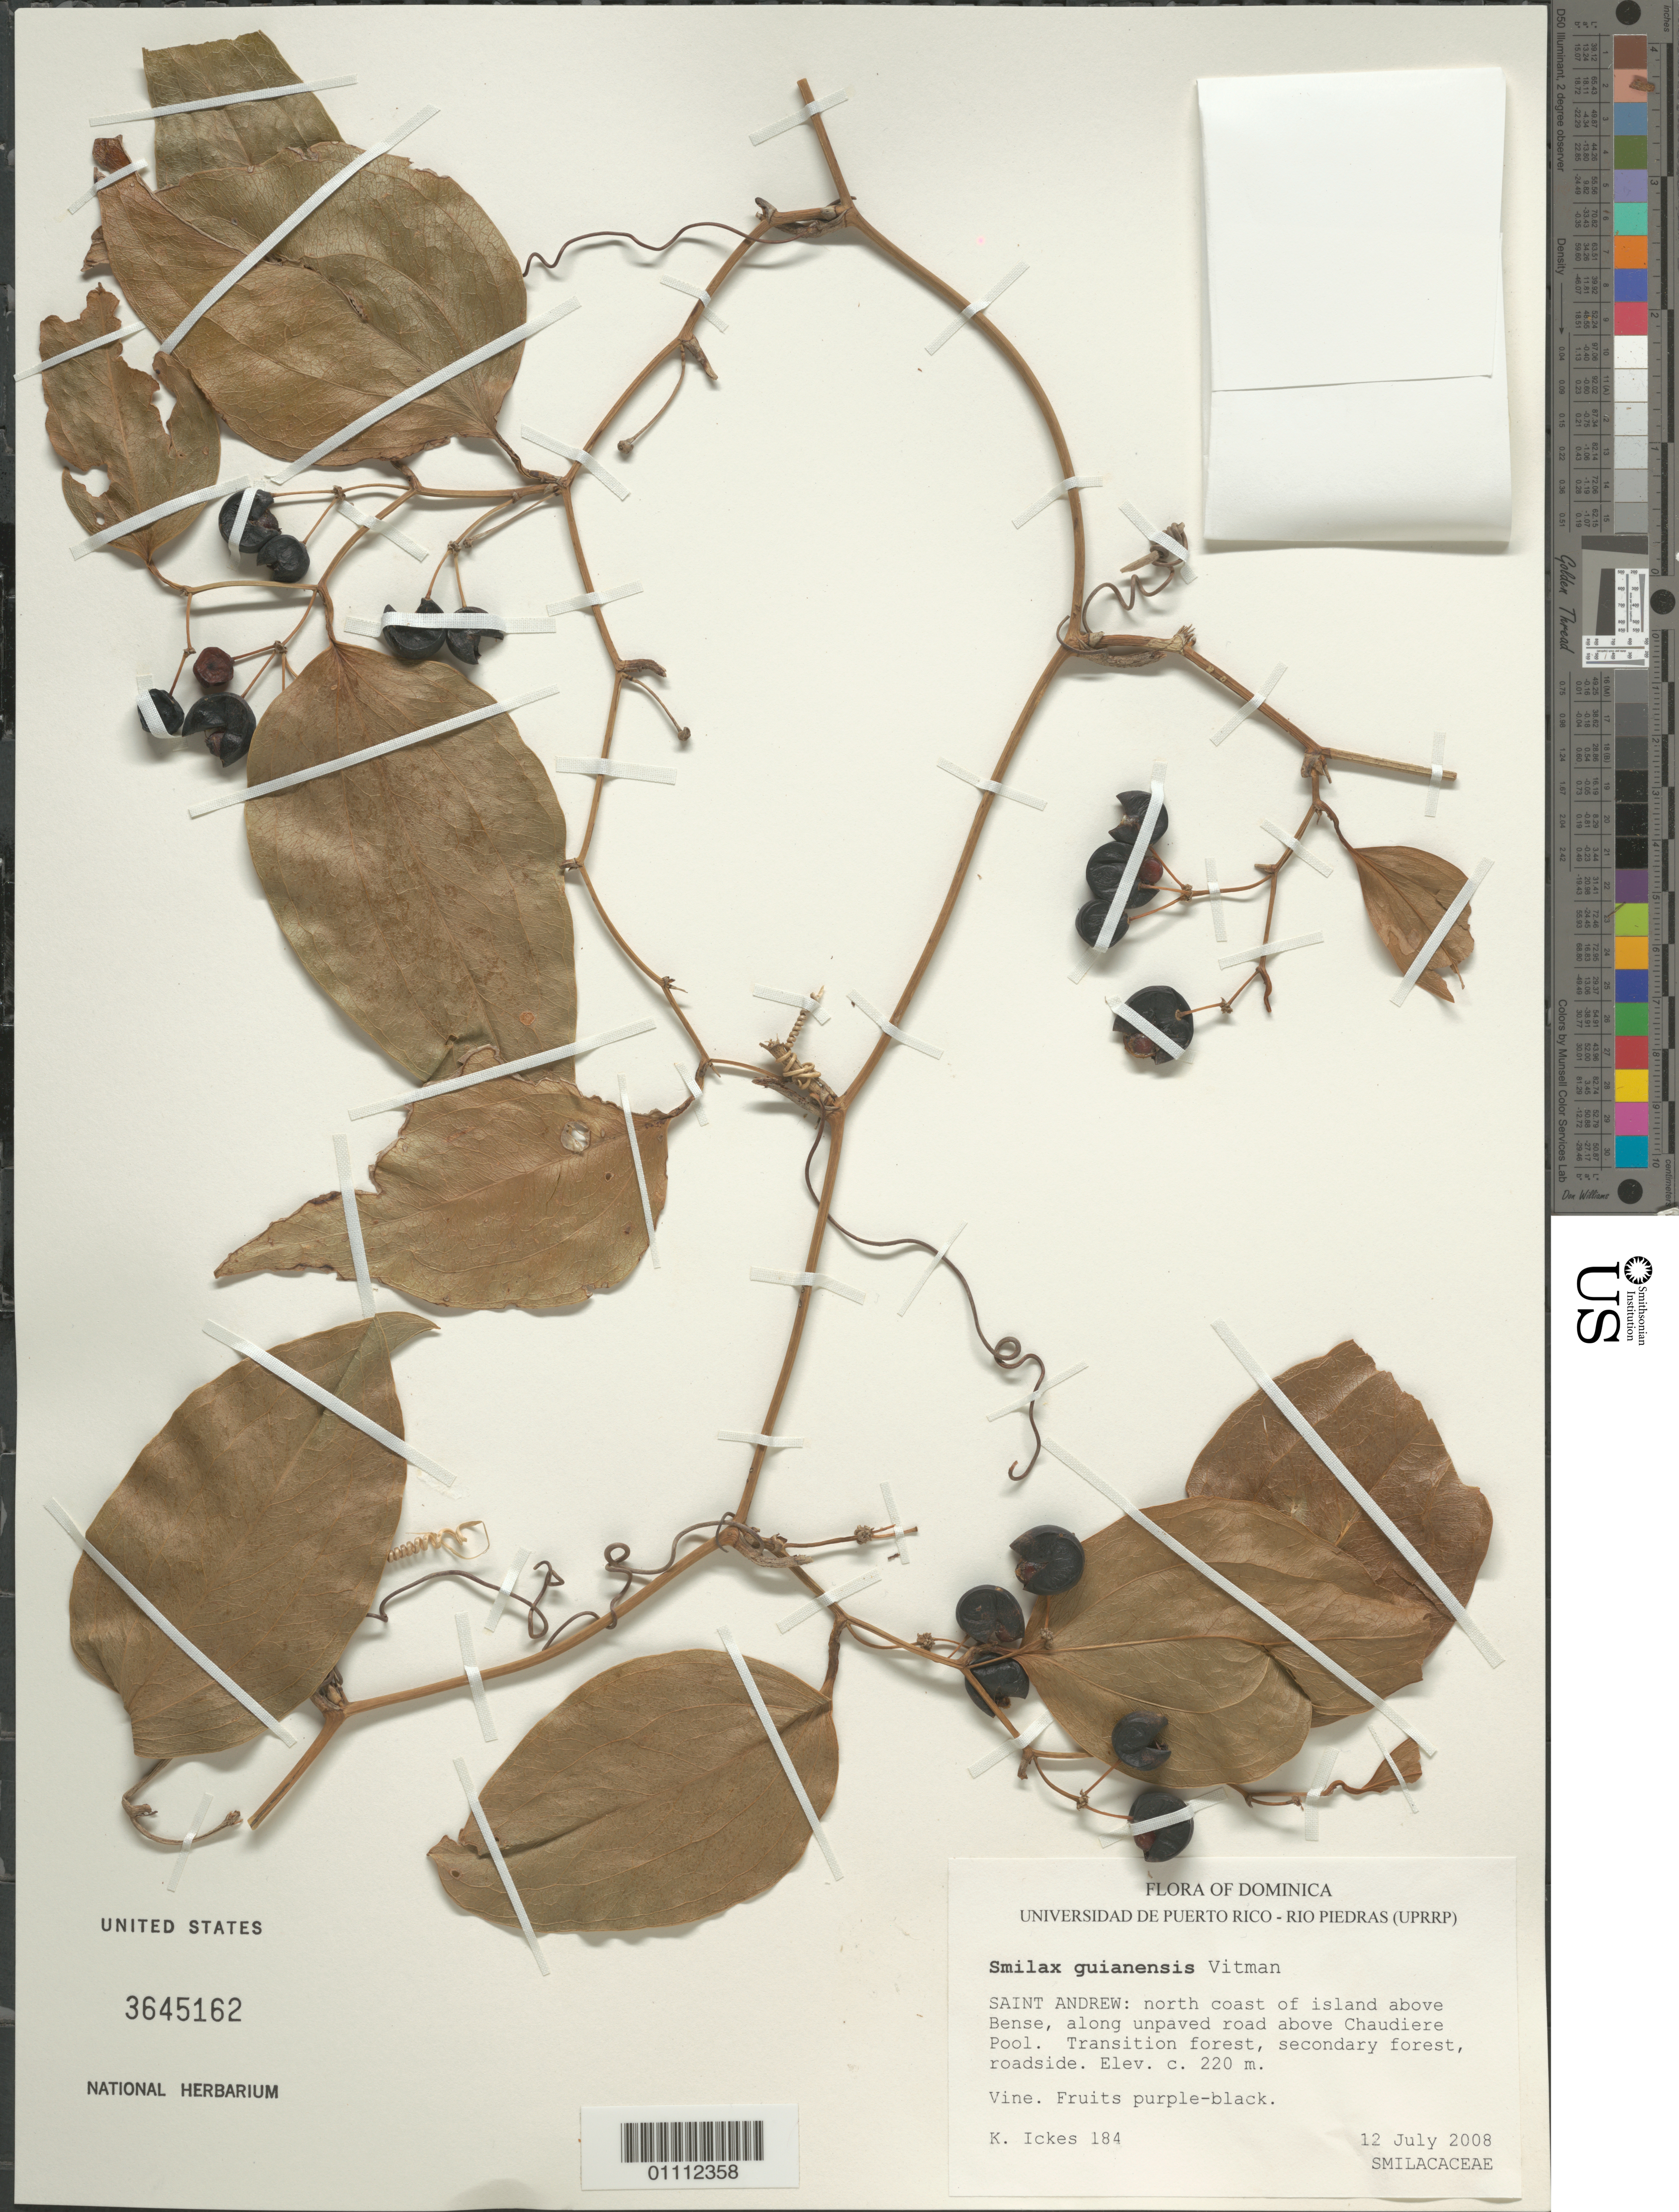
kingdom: Plantae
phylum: Tracheophyta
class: Liliopsida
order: Liliales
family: Smilacaceae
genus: Smilax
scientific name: Smilax guianensis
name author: Vitman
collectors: K. Ickes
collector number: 184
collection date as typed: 12 Jul 2008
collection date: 2008-07-12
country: Dominica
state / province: St. Andrew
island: Dominica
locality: North Coast, above Bense, along unpaved road above Chaudière Pool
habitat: Transition forest, secondary forest, roadside.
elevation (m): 220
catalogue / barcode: US 3645162